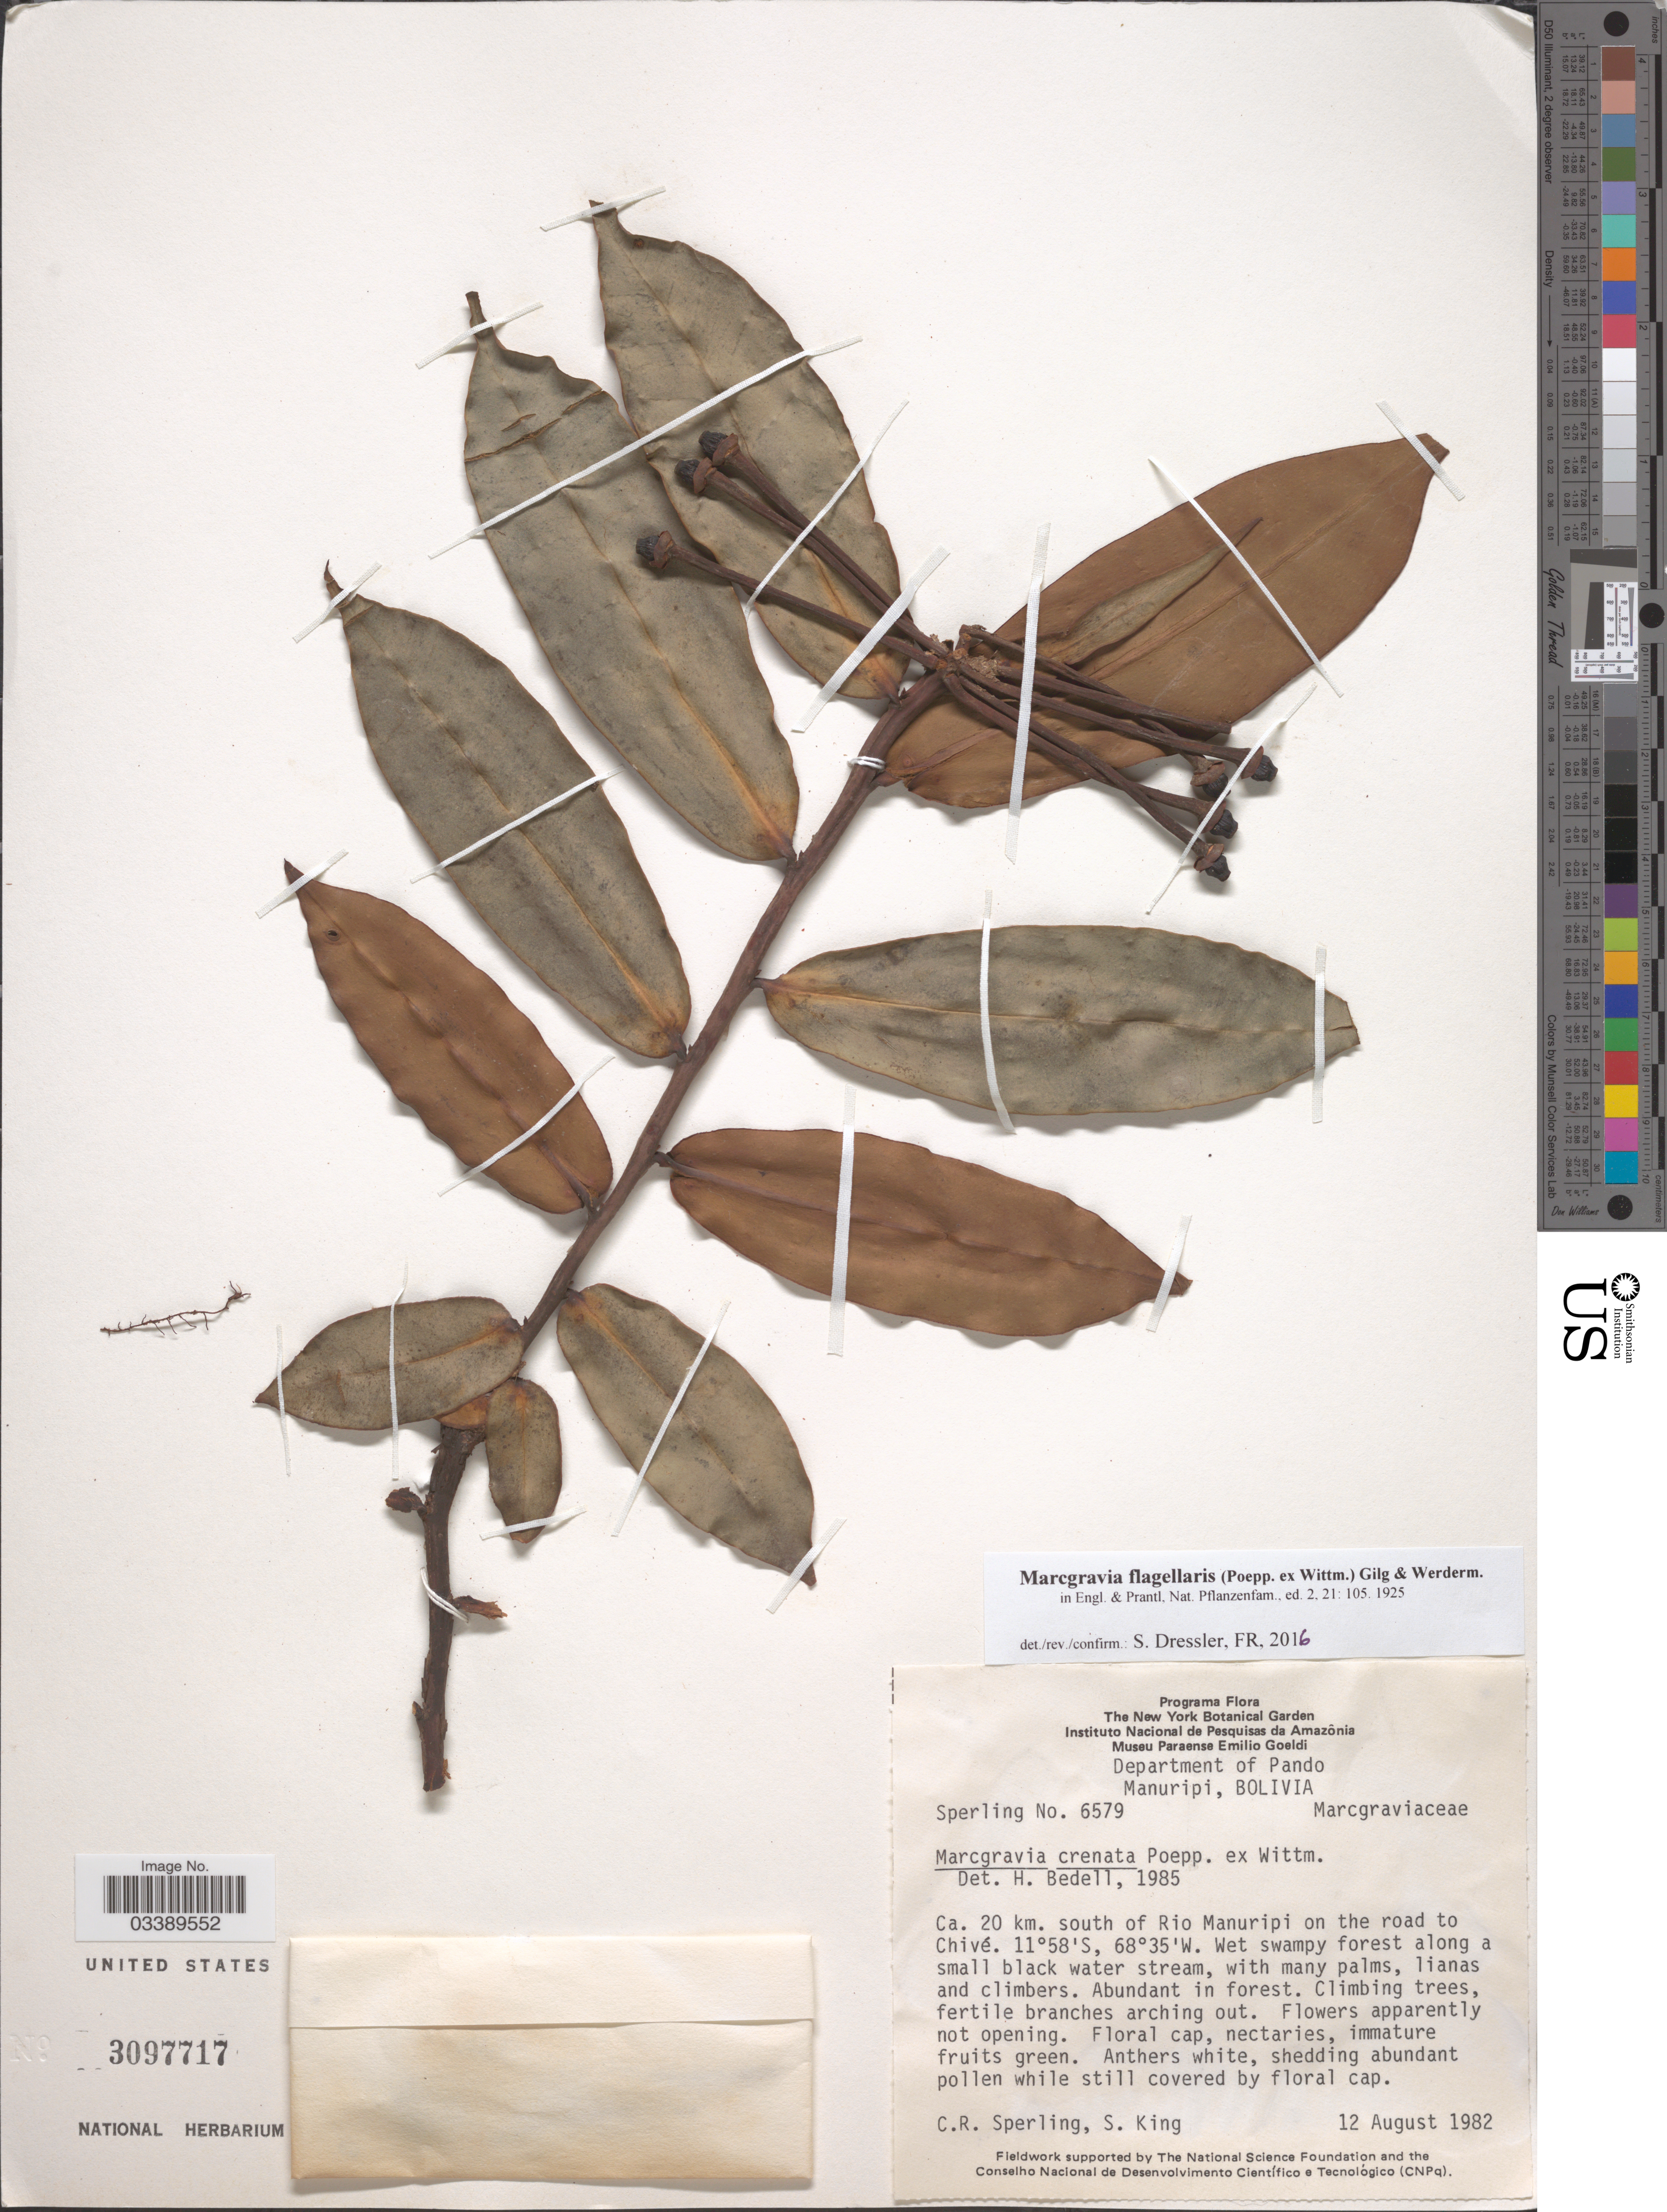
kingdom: Plantae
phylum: Tracheophyta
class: Magnoliopsida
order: Ericales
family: Marcgraviaceae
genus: Marcgravia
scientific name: Marcgravia flagellaris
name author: (Poepp. ex Wittm.) Poepp. ex Gilg & Werderm.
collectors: C. R. Sperling & S. King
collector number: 6579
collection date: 1982-08-12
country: Bolivia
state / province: Pando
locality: Department of Pando. Manuripi. Ca. 20 km. south of Rio Manuripi on the road to Chivé.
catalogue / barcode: US 3097717